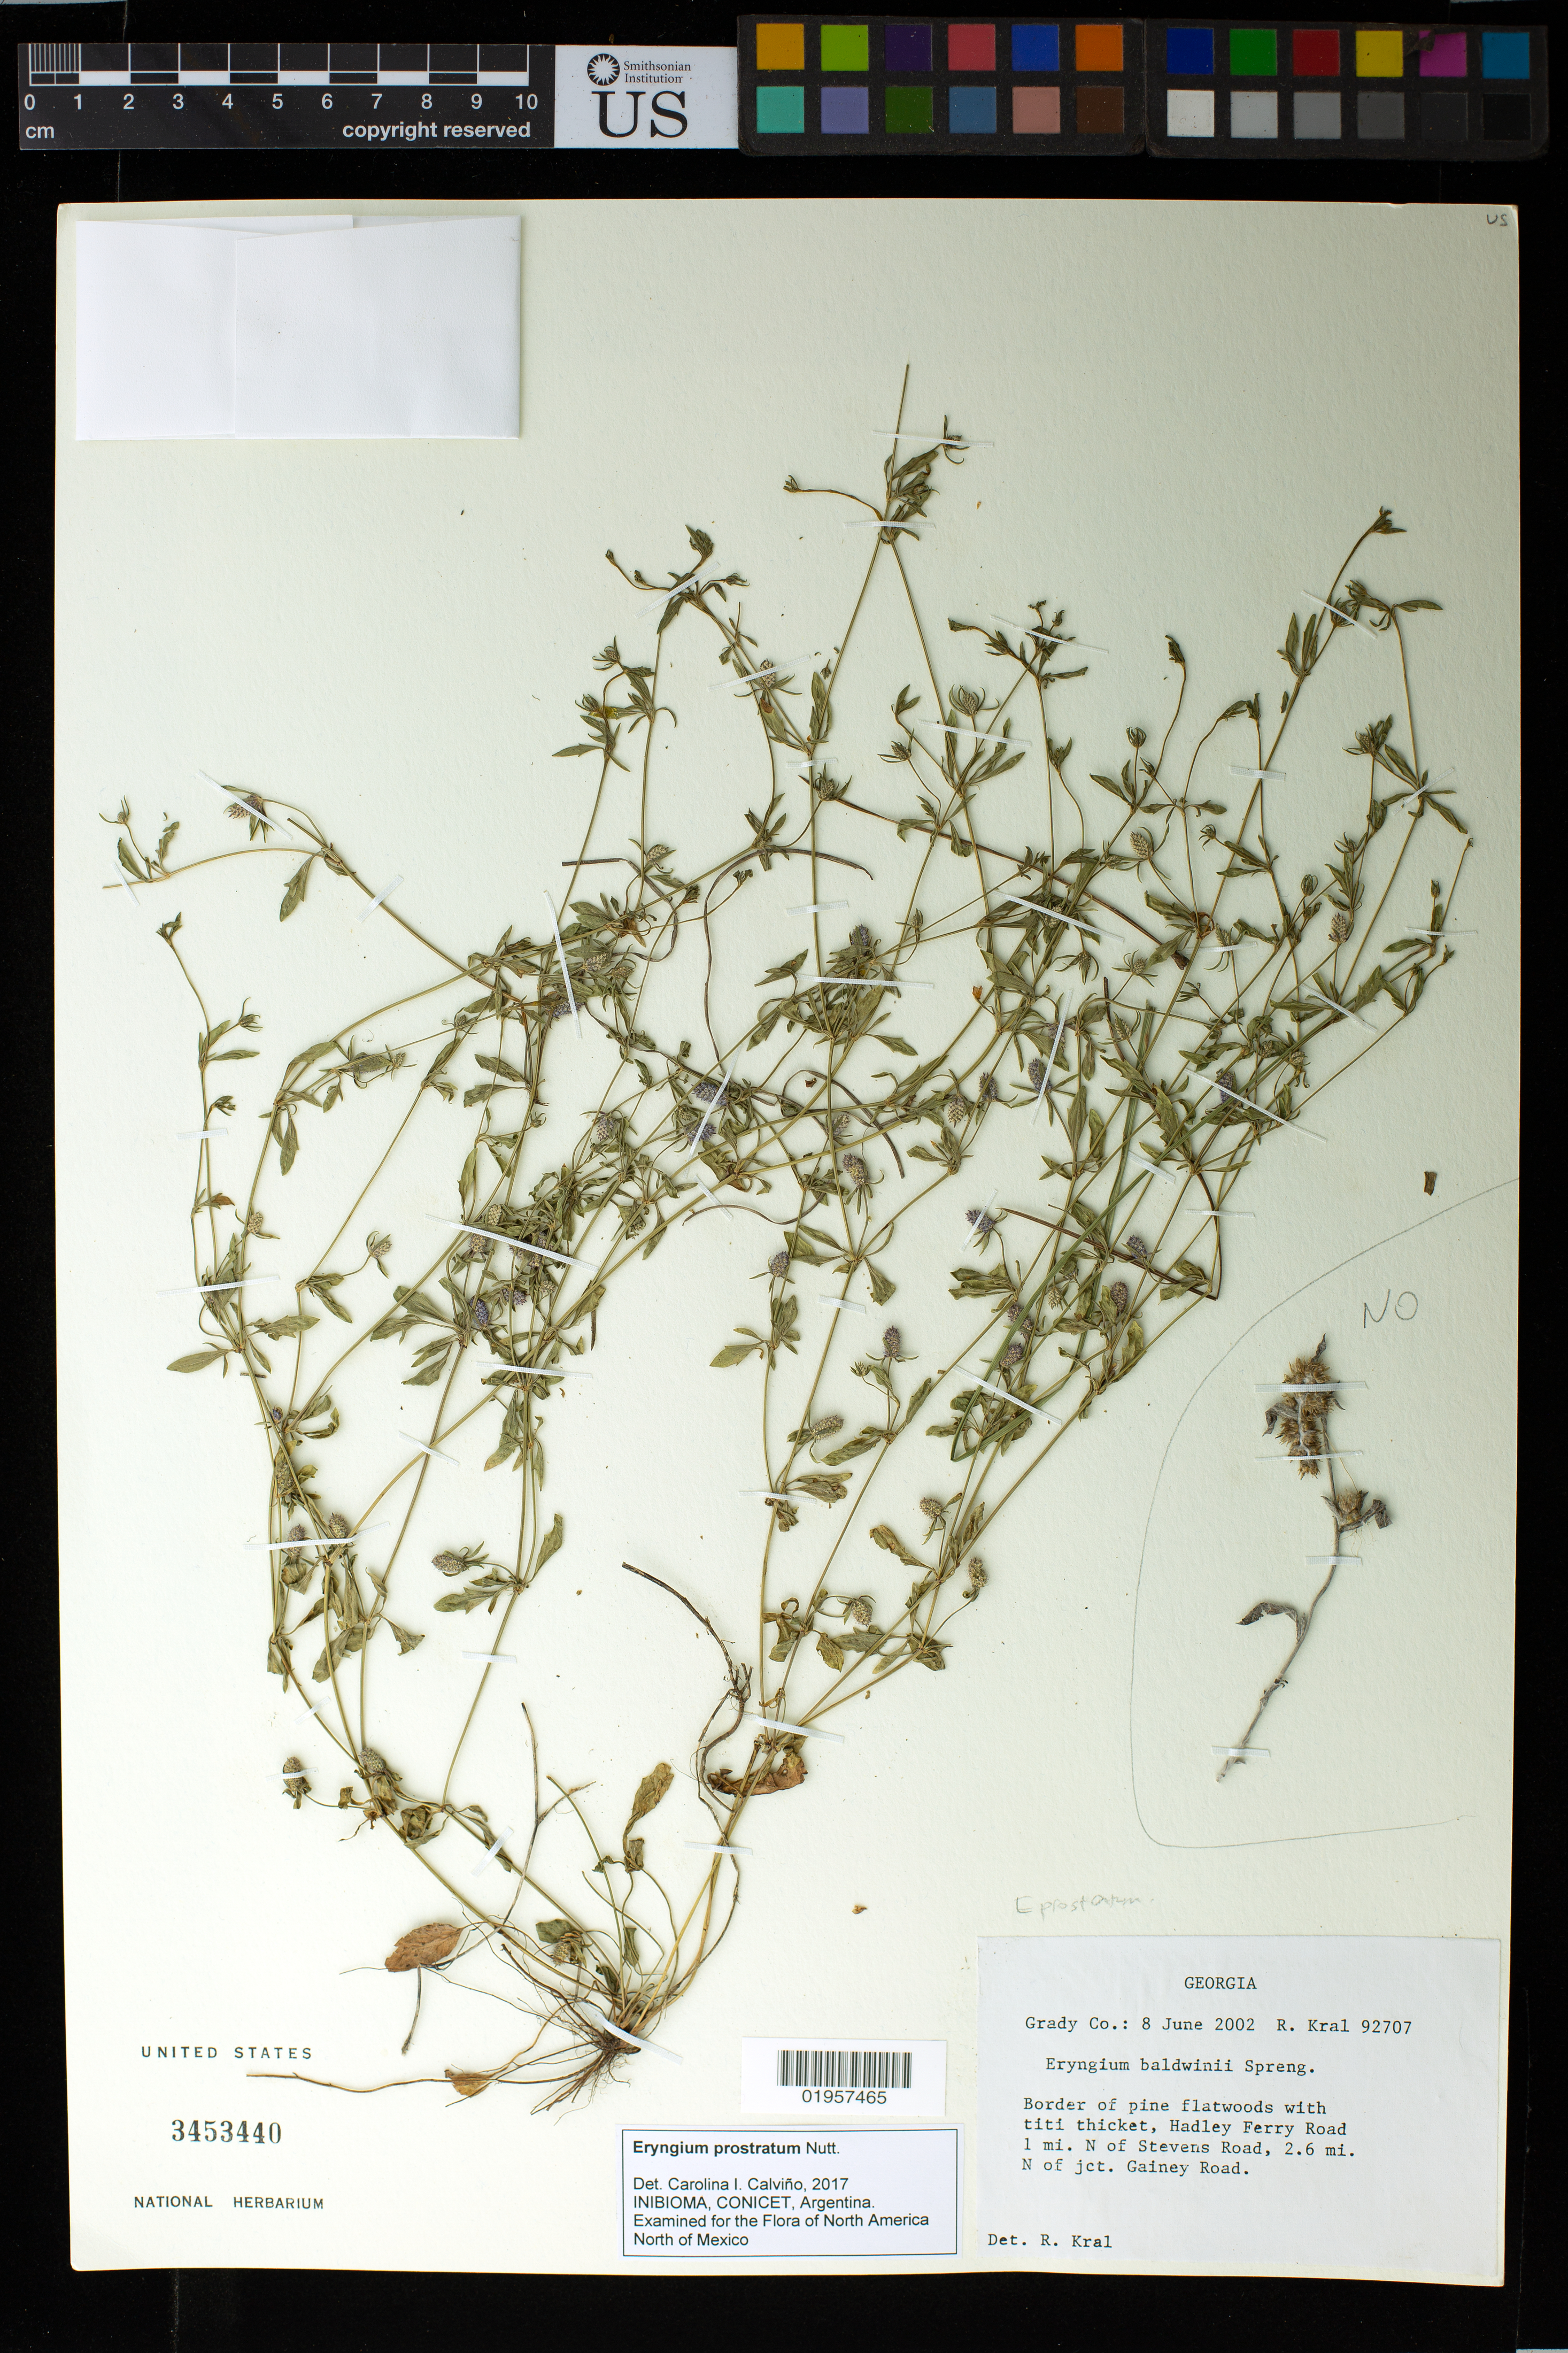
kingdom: Plantae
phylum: Tracheophyta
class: Magnoliopsida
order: Apiales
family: Apiaceae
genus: Eryngium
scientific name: Eryngium prostratum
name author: Nutt. ex DC.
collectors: R. Kral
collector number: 92707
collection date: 2002-06-08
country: United States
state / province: Georgia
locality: Grady Co. Flatwoods, Hadley Ferry Rd 1 mi. N of Stevens Road, 2.6 mi. N Gainey Road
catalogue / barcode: US 3453440